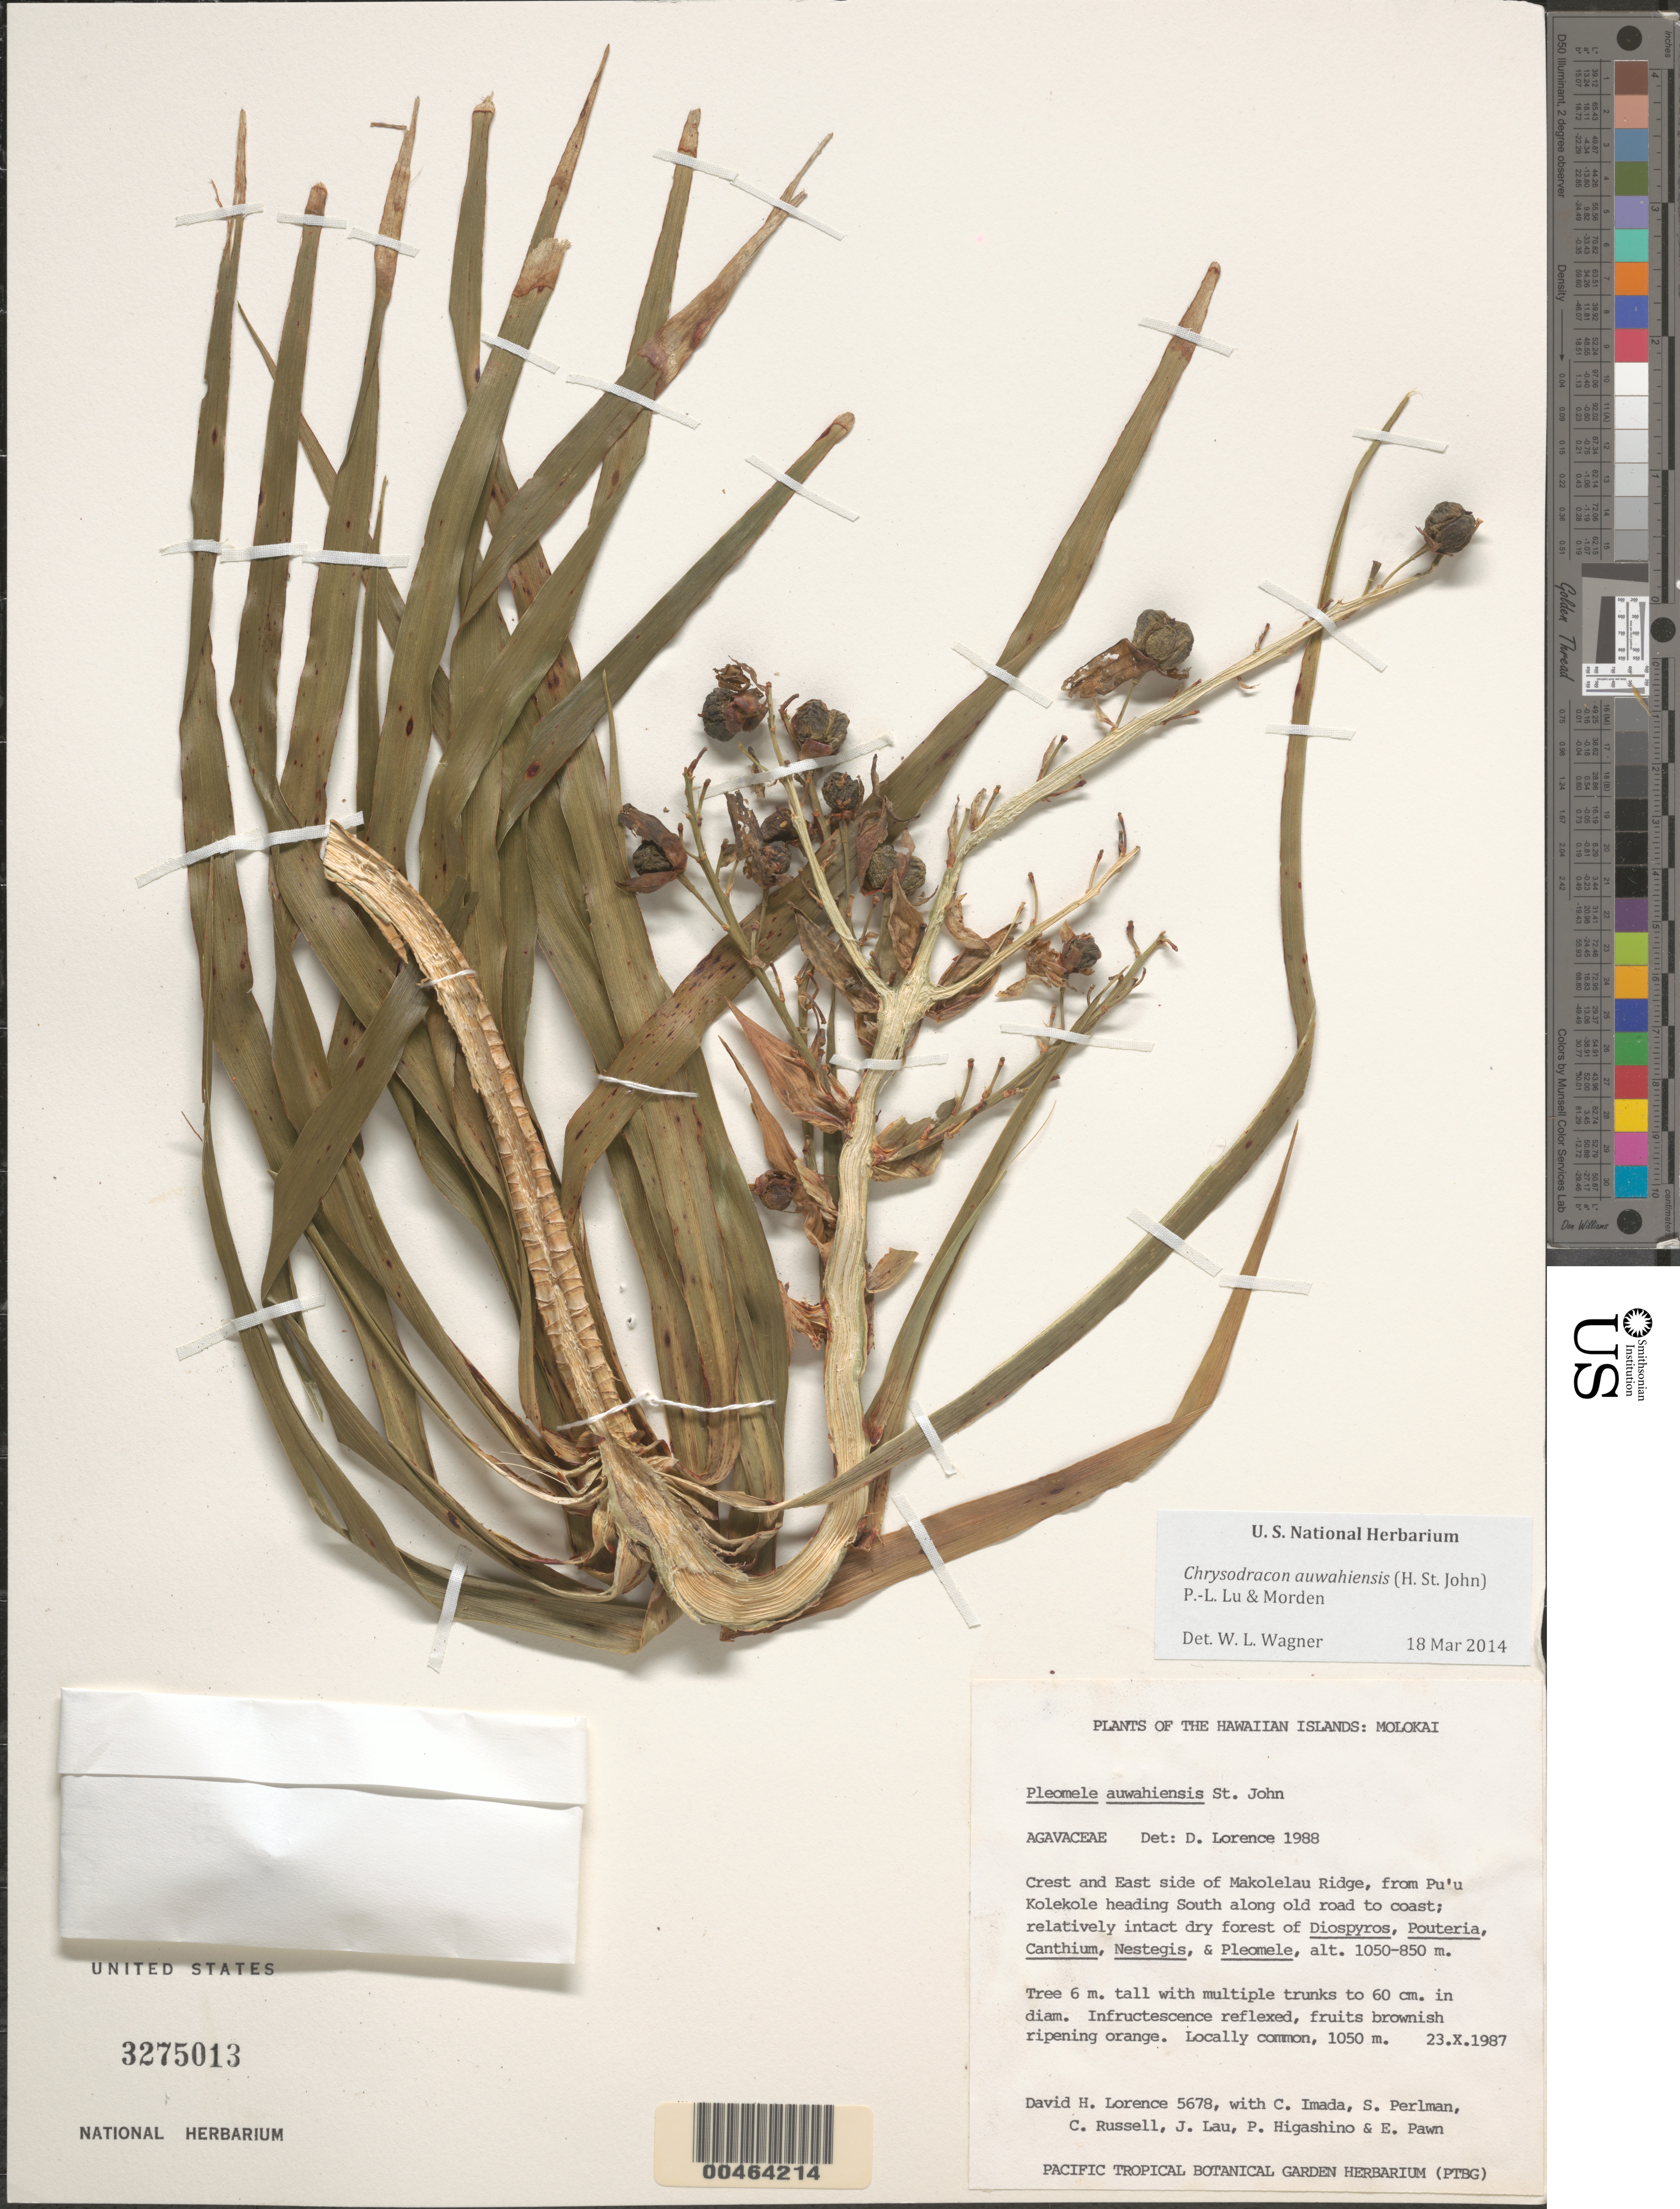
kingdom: Plantae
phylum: Tracheophyta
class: Liliopsida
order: Asparagales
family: Asparagaceae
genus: Dracaena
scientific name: Dracaena auwahiensis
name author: (H. St. John) Jankalski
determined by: Wagner, W. L., (BOT), Smithsonian Institution - National Museum of Natural History (UNITED STATES)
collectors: D. Lorence, C. Imada, S. P. Perlman & C. Russell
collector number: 5678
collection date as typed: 23 Oct 1987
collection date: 1987-10-23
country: United States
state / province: Hawaii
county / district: Maui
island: Moloka'i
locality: Crest and East side of Makolelau Ridge, from Pu'u Kolekole heading South along old road to coast.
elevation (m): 850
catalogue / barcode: US 3275013